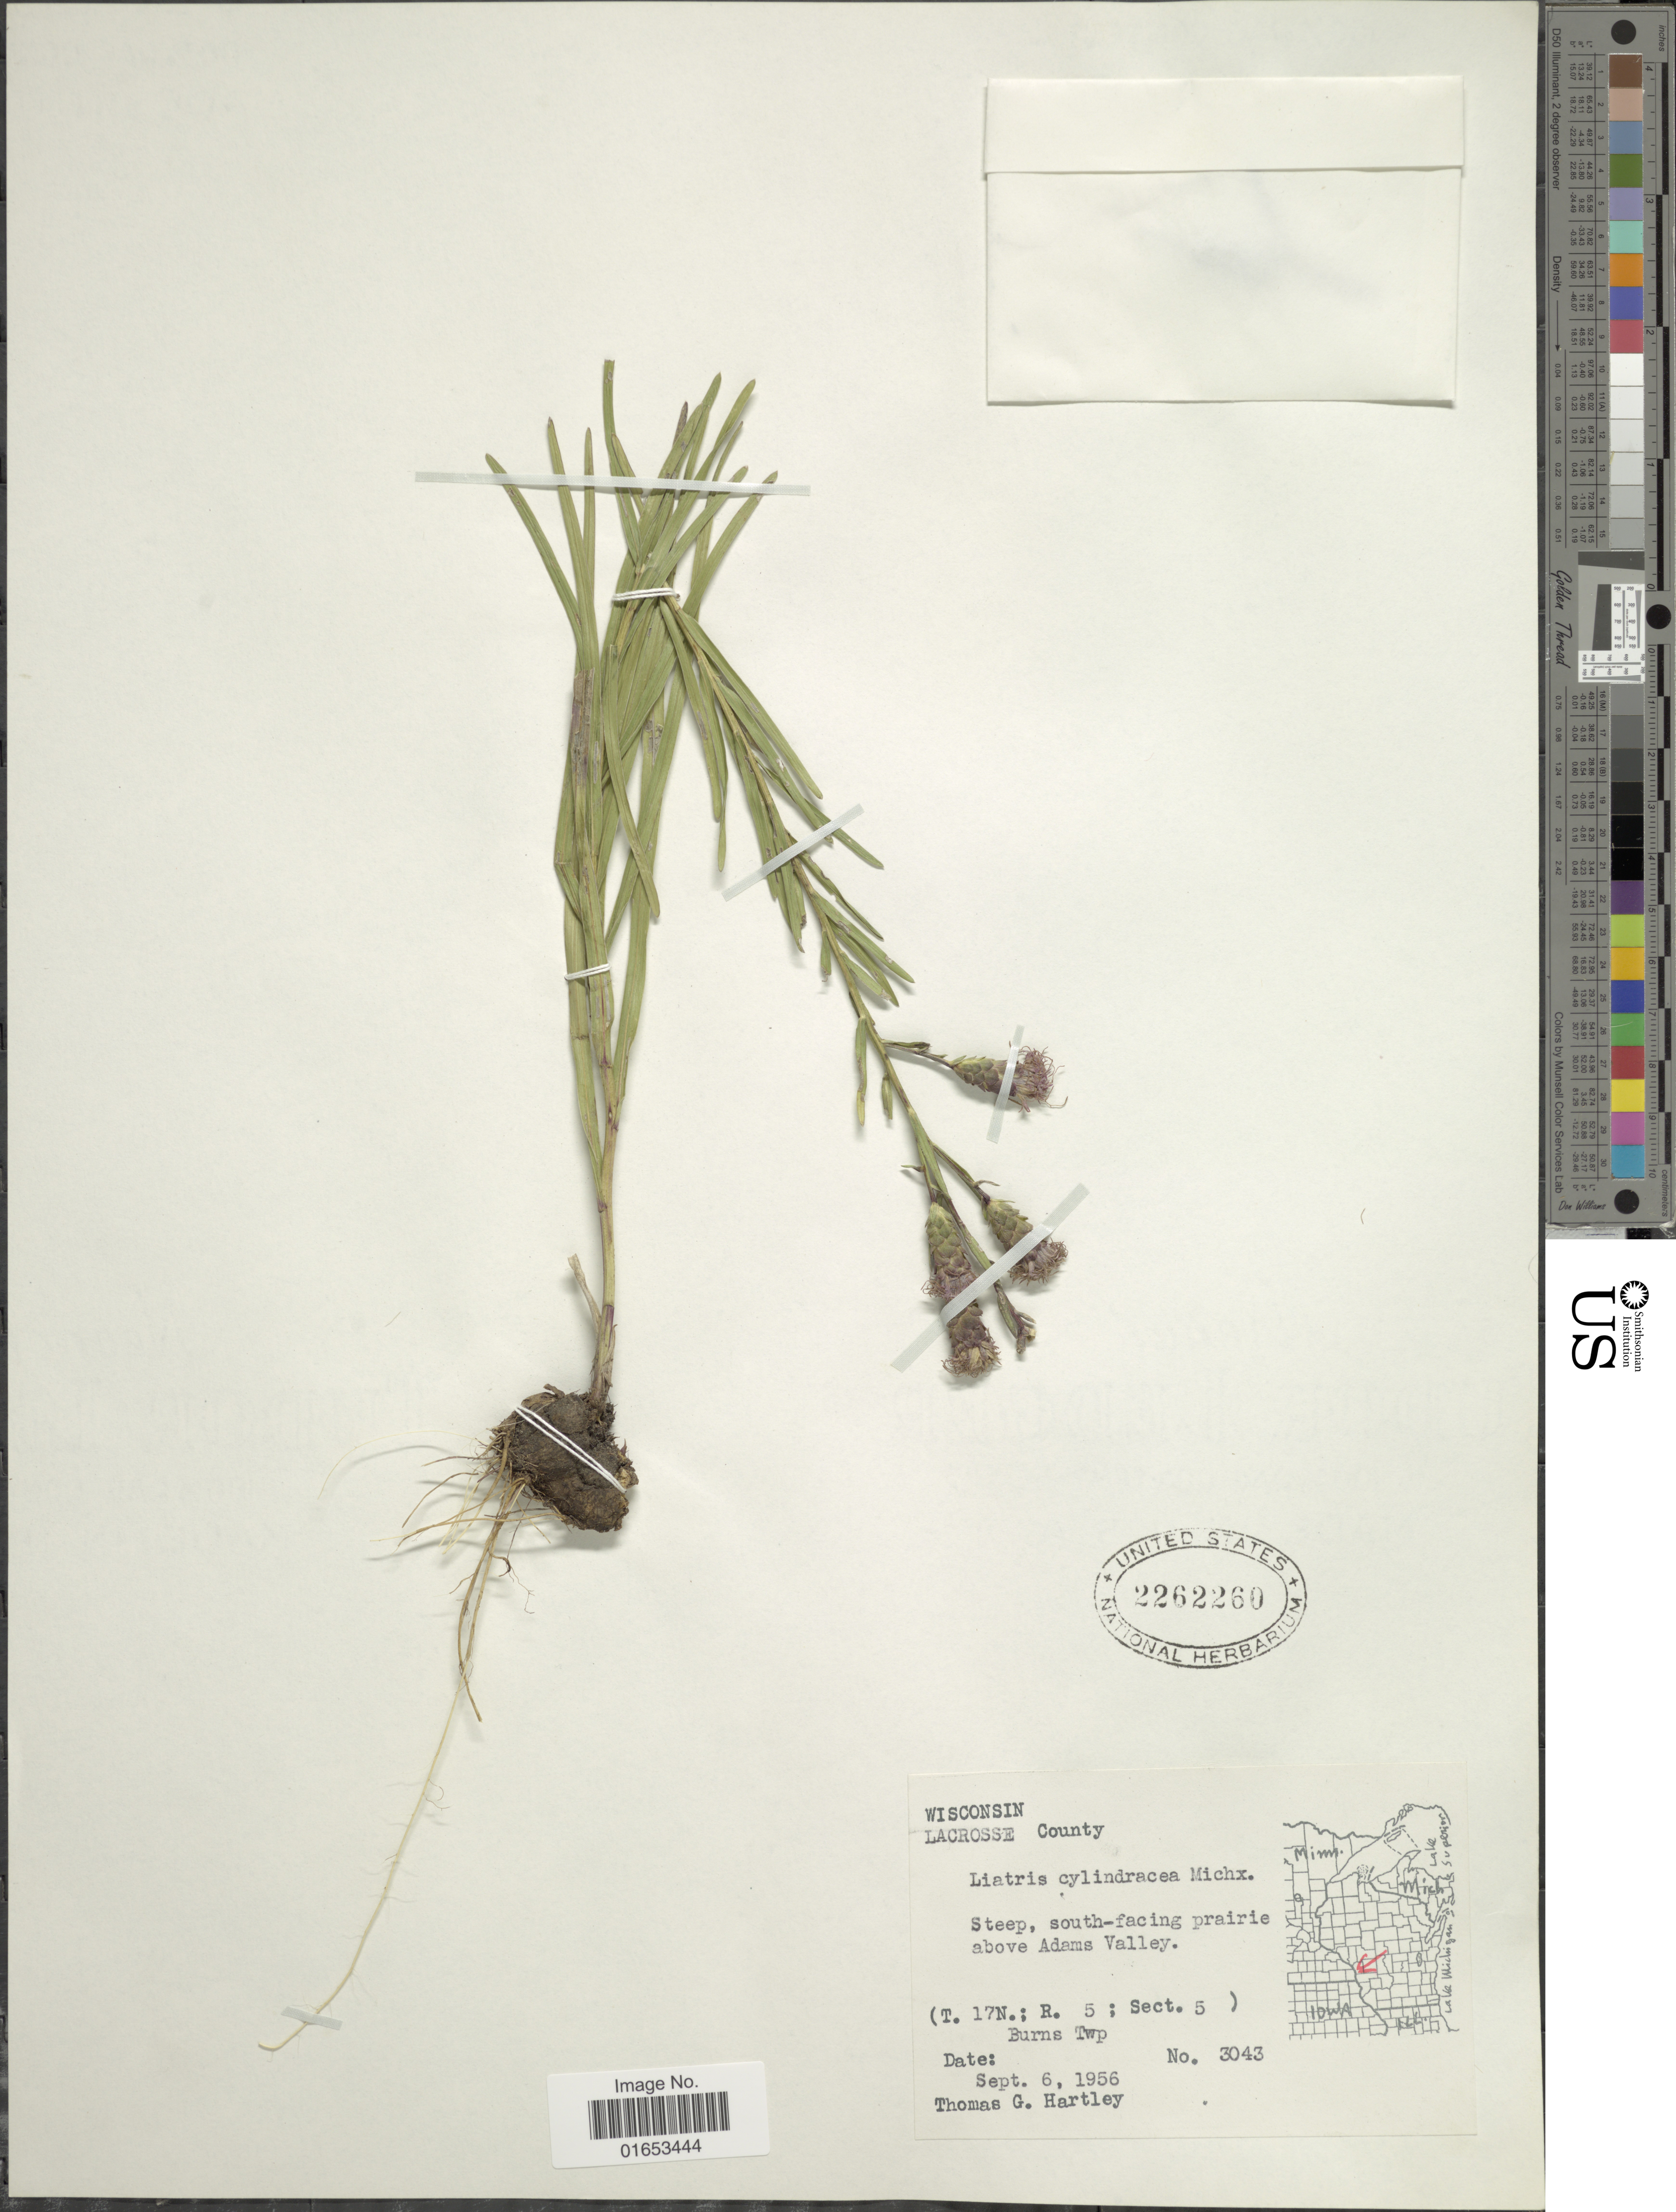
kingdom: Plantae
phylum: Tracheophyta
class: Magnoliopsida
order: Asterales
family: Asteraceae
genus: Liatris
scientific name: Liatris cylindracea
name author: Michaux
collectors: T. G. Hartley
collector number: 3043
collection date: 1956-09-06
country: United States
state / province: Wisconsin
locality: Lacrosse County, Steep, south-facing prairie above Adams Valley, Sect. 5, T. 17 N: R. 5:)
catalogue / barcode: US 2262260